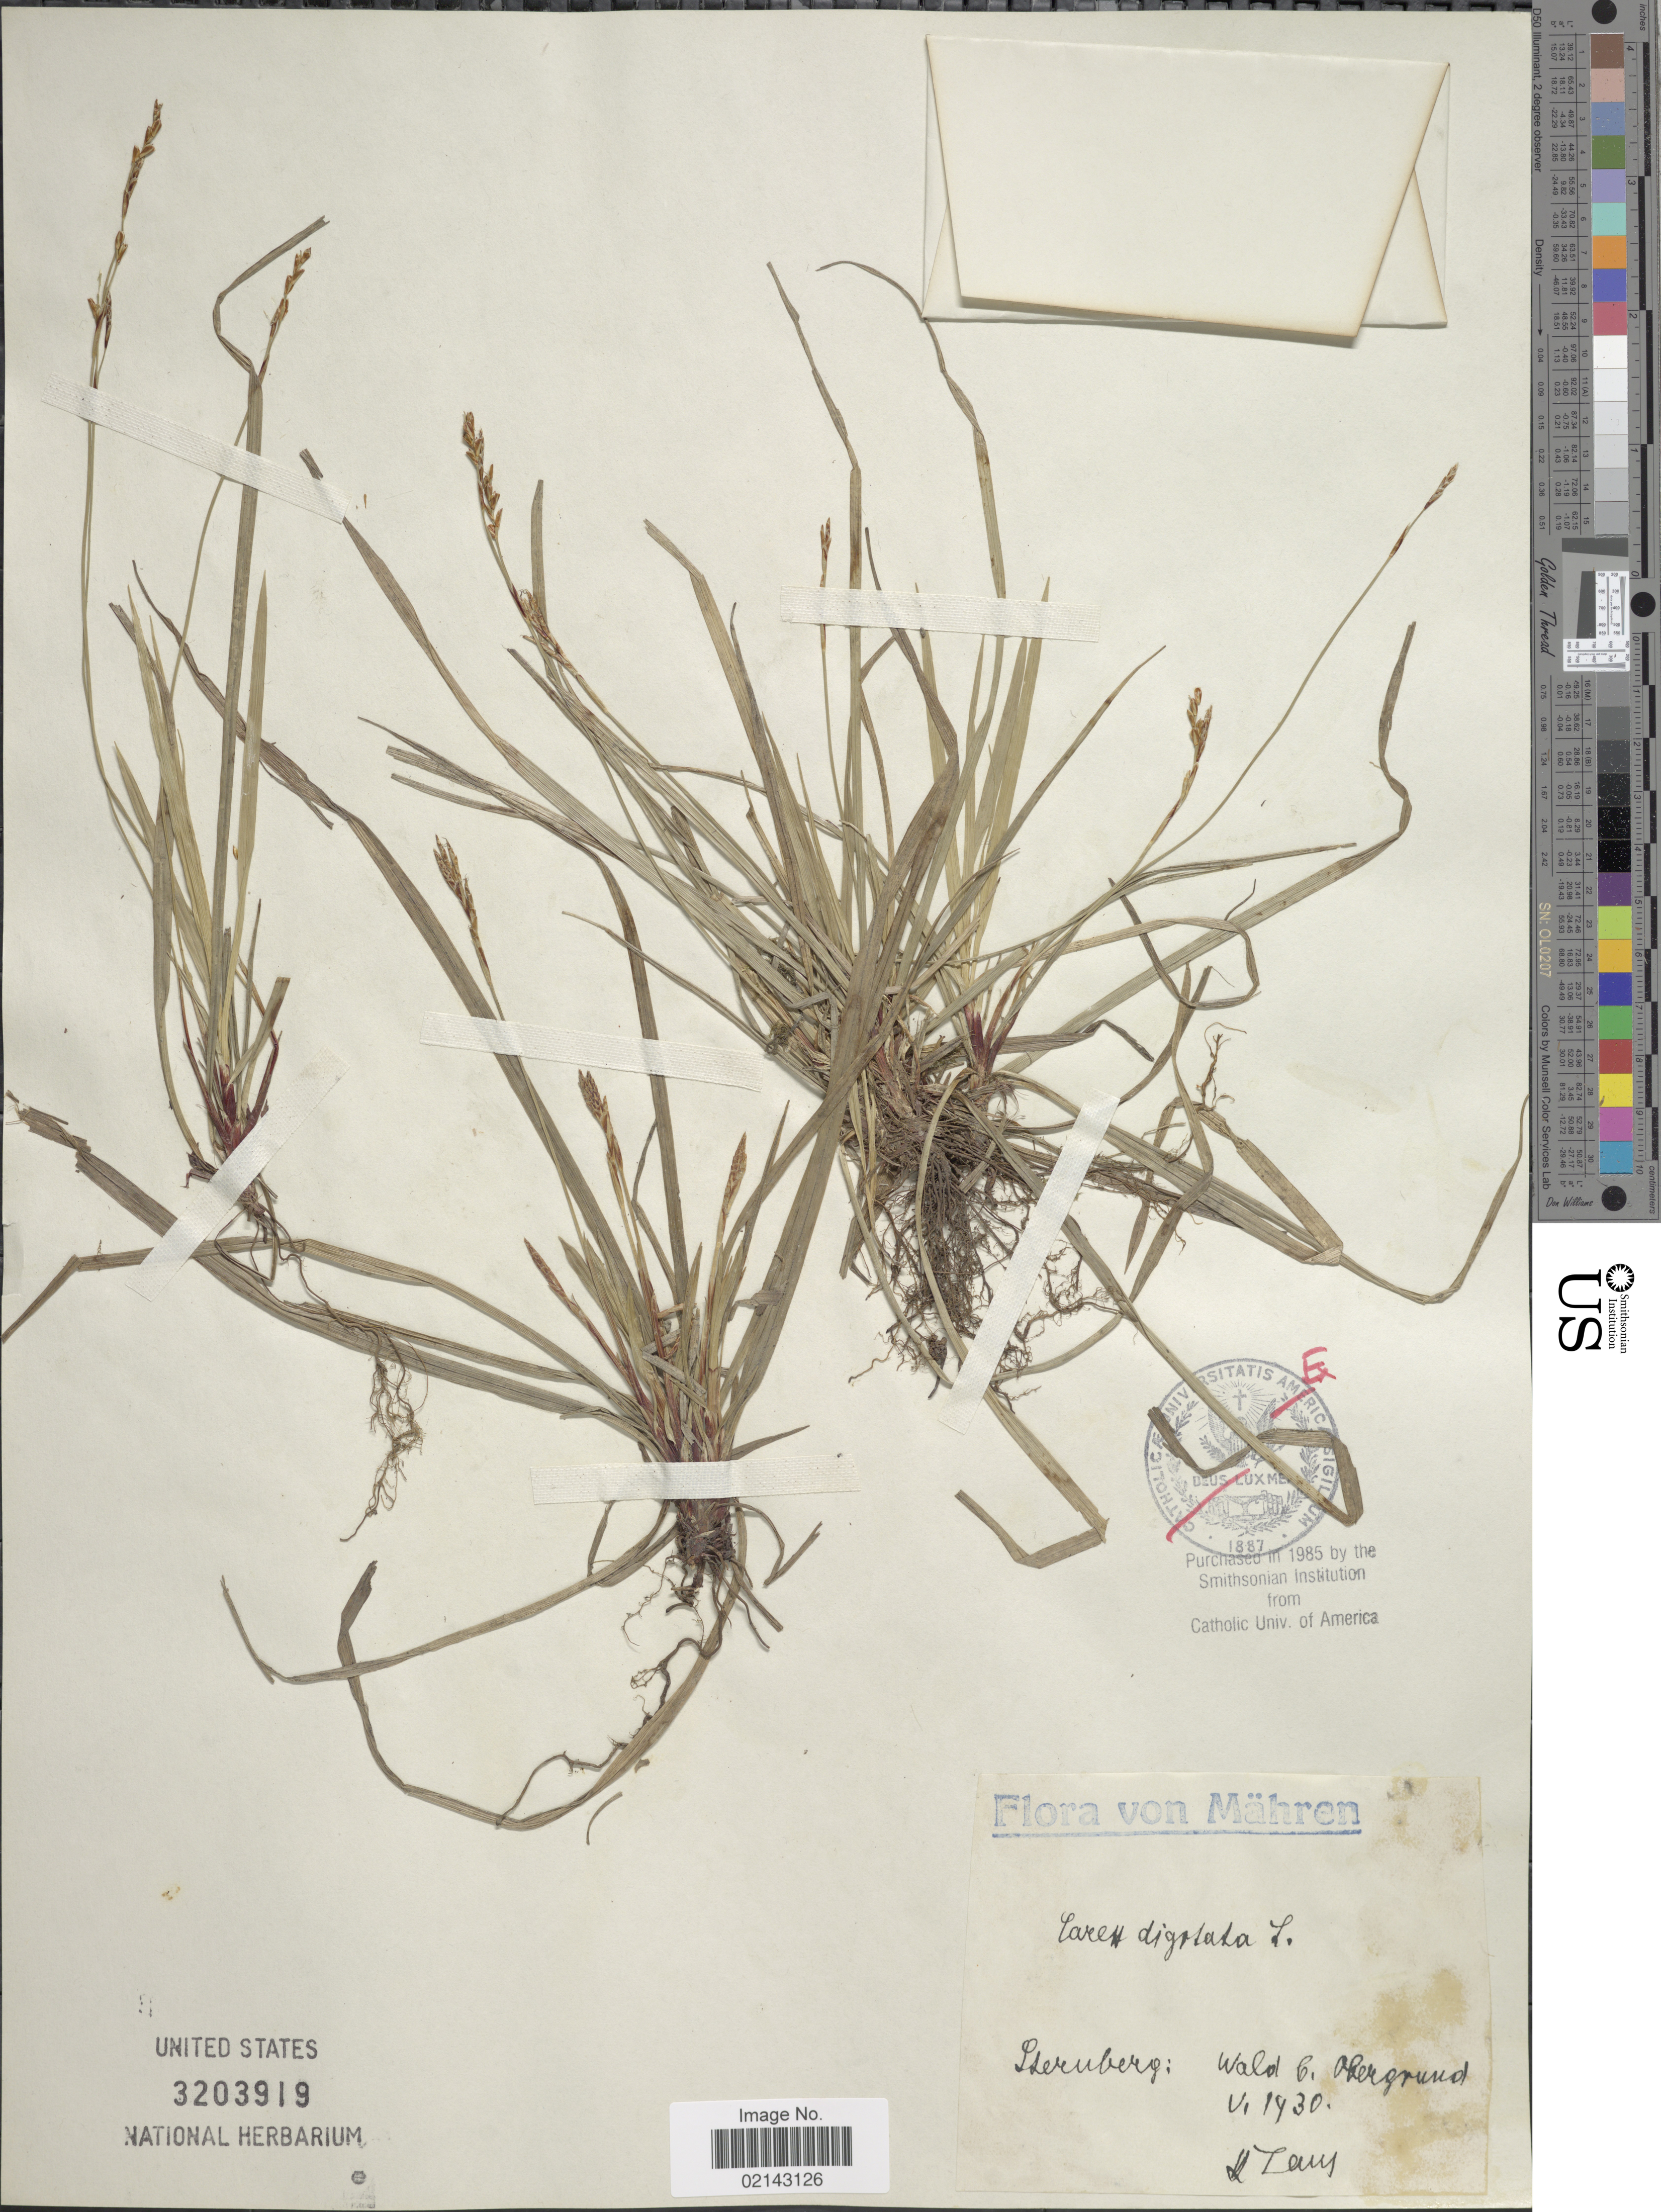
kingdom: Plantae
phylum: Tracheophyta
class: Liliopsida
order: Poales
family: Cyperaceae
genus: Carex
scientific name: Carex digitata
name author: L.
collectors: H. Laus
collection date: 1930-06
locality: Mahren. Iternberg: Wald C. Obergrund [interpreted]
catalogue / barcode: US 3203919